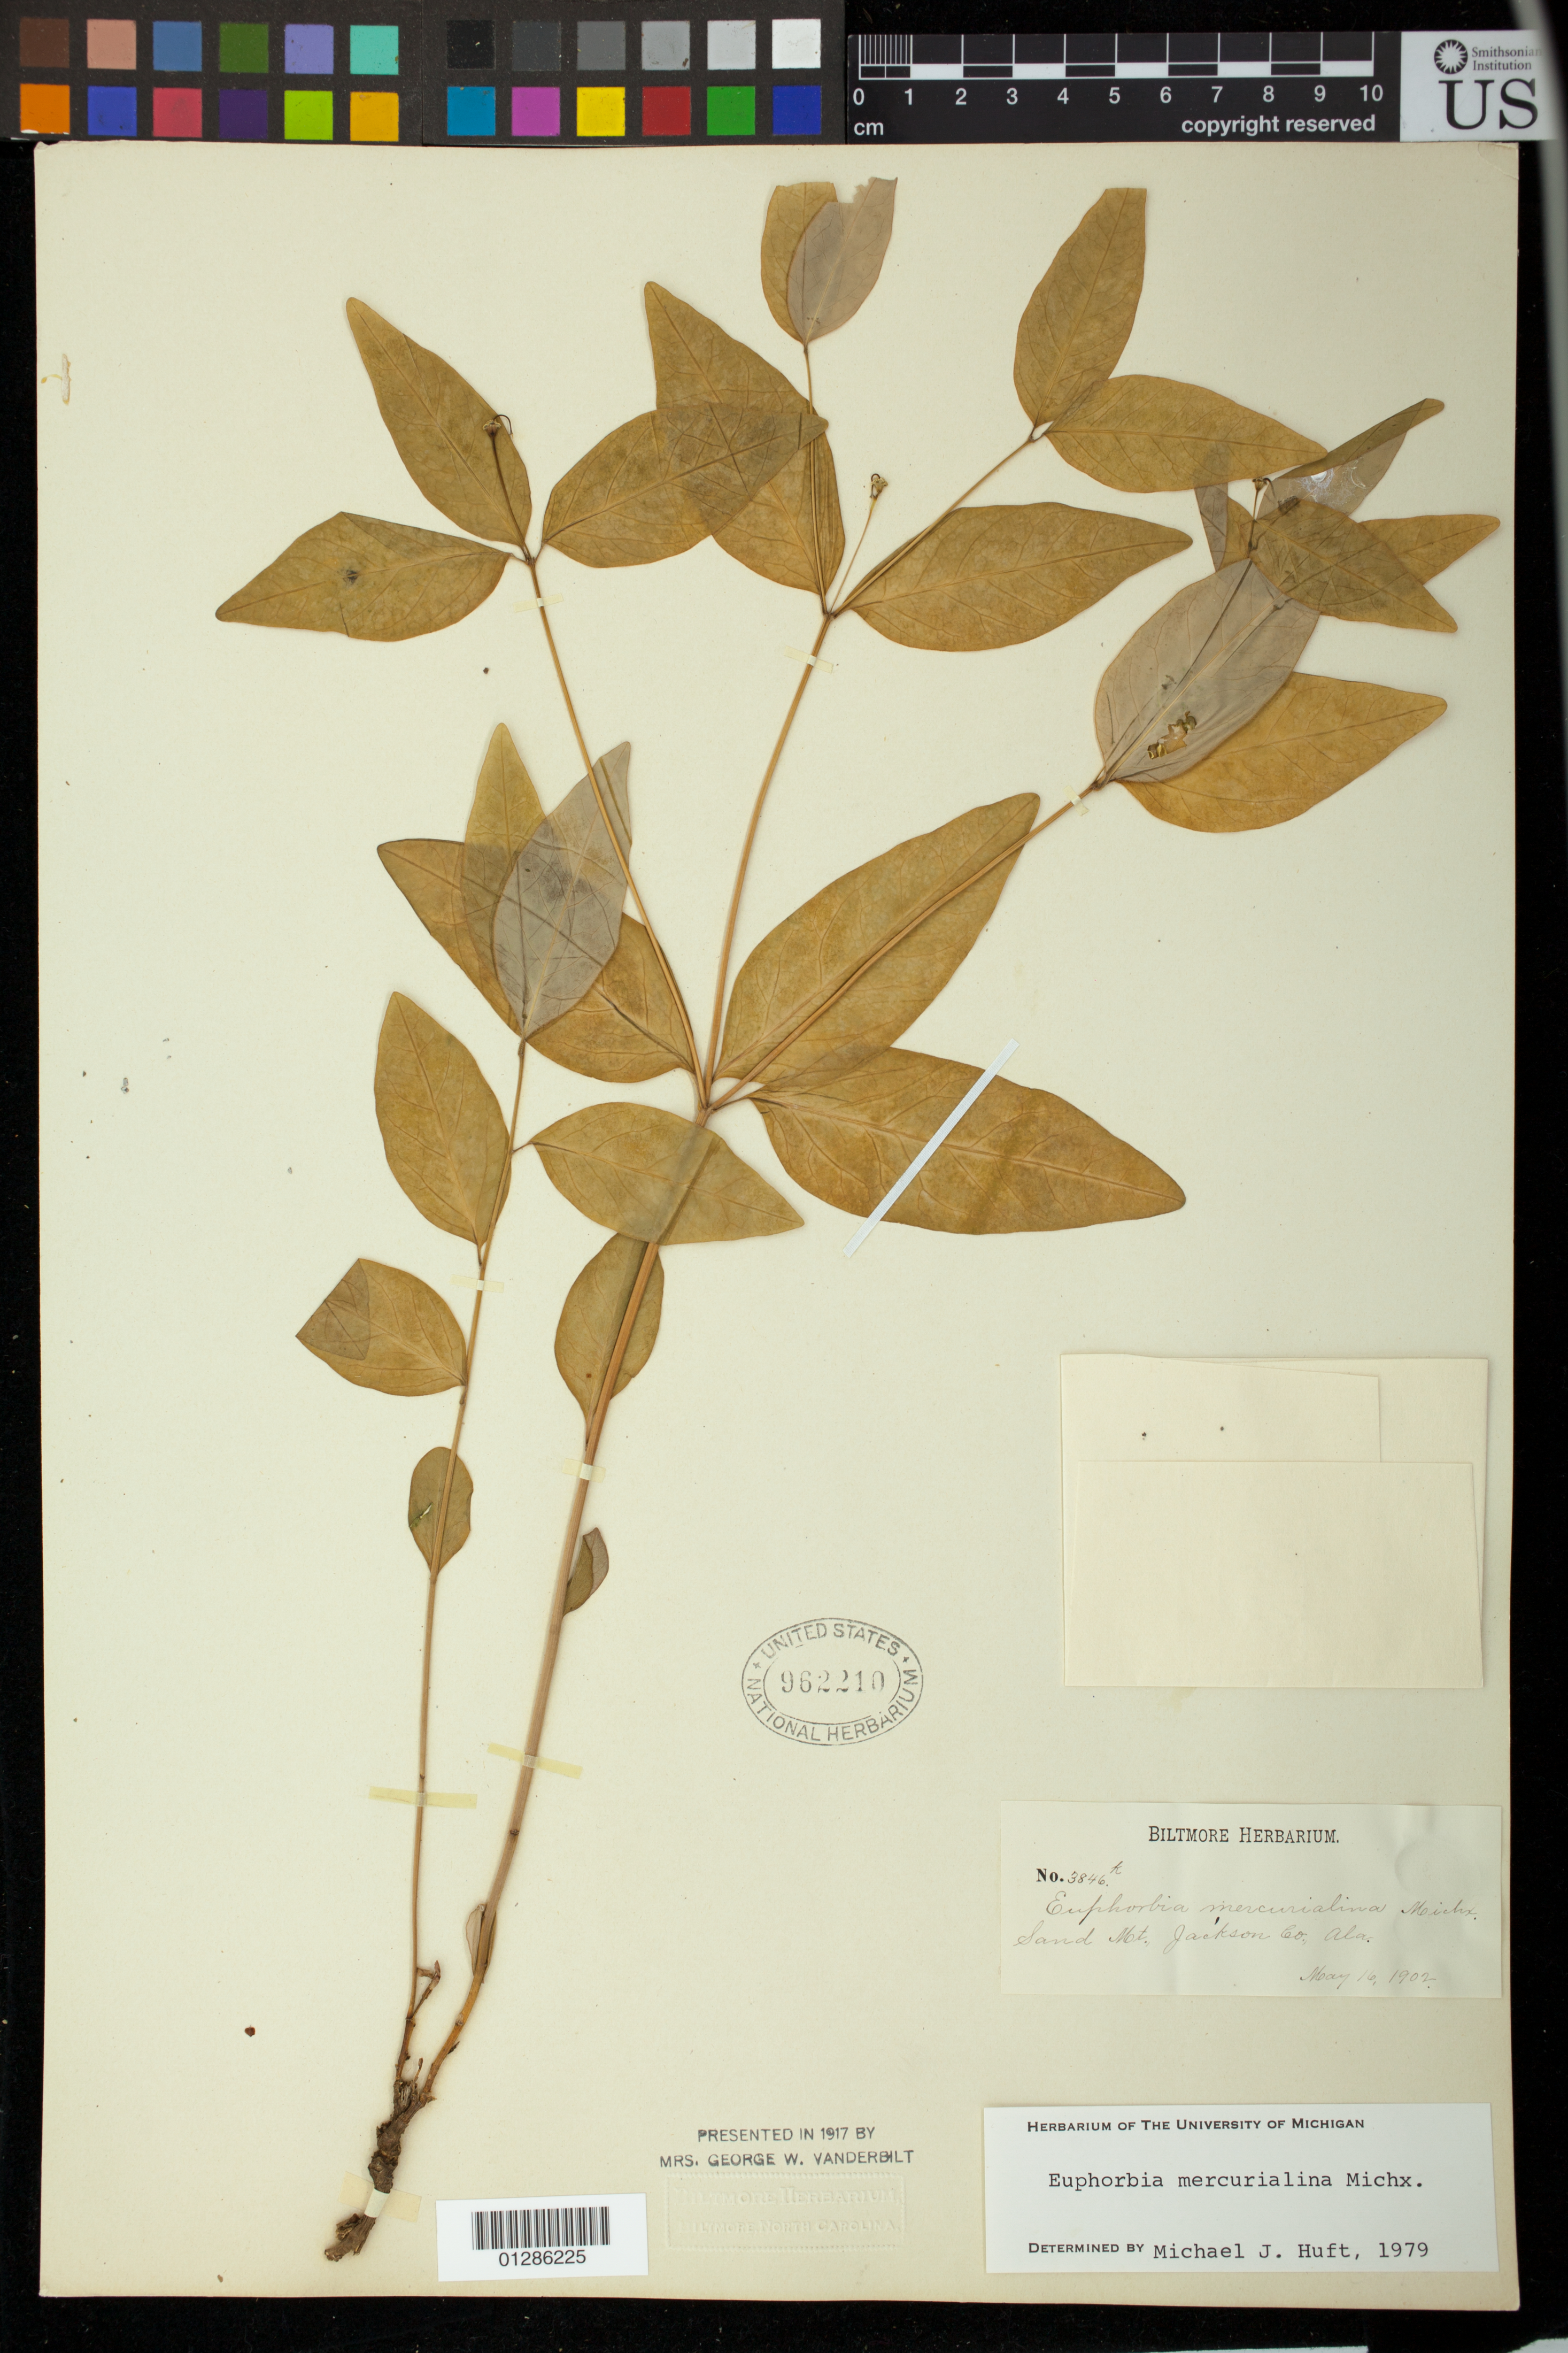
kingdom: Plantae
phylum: Tracheophyta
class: Magnoliopsida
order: Malpighiales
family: Euphorbiaceae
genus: Euphorbia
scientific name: Euphorbia mercurialina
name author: Michx.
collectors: ex herb. Biltmore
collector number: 3846k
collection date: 1902-05-16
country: United States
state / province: Alabama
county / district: Jackson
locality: Sand Mt.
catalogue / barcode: US 962210